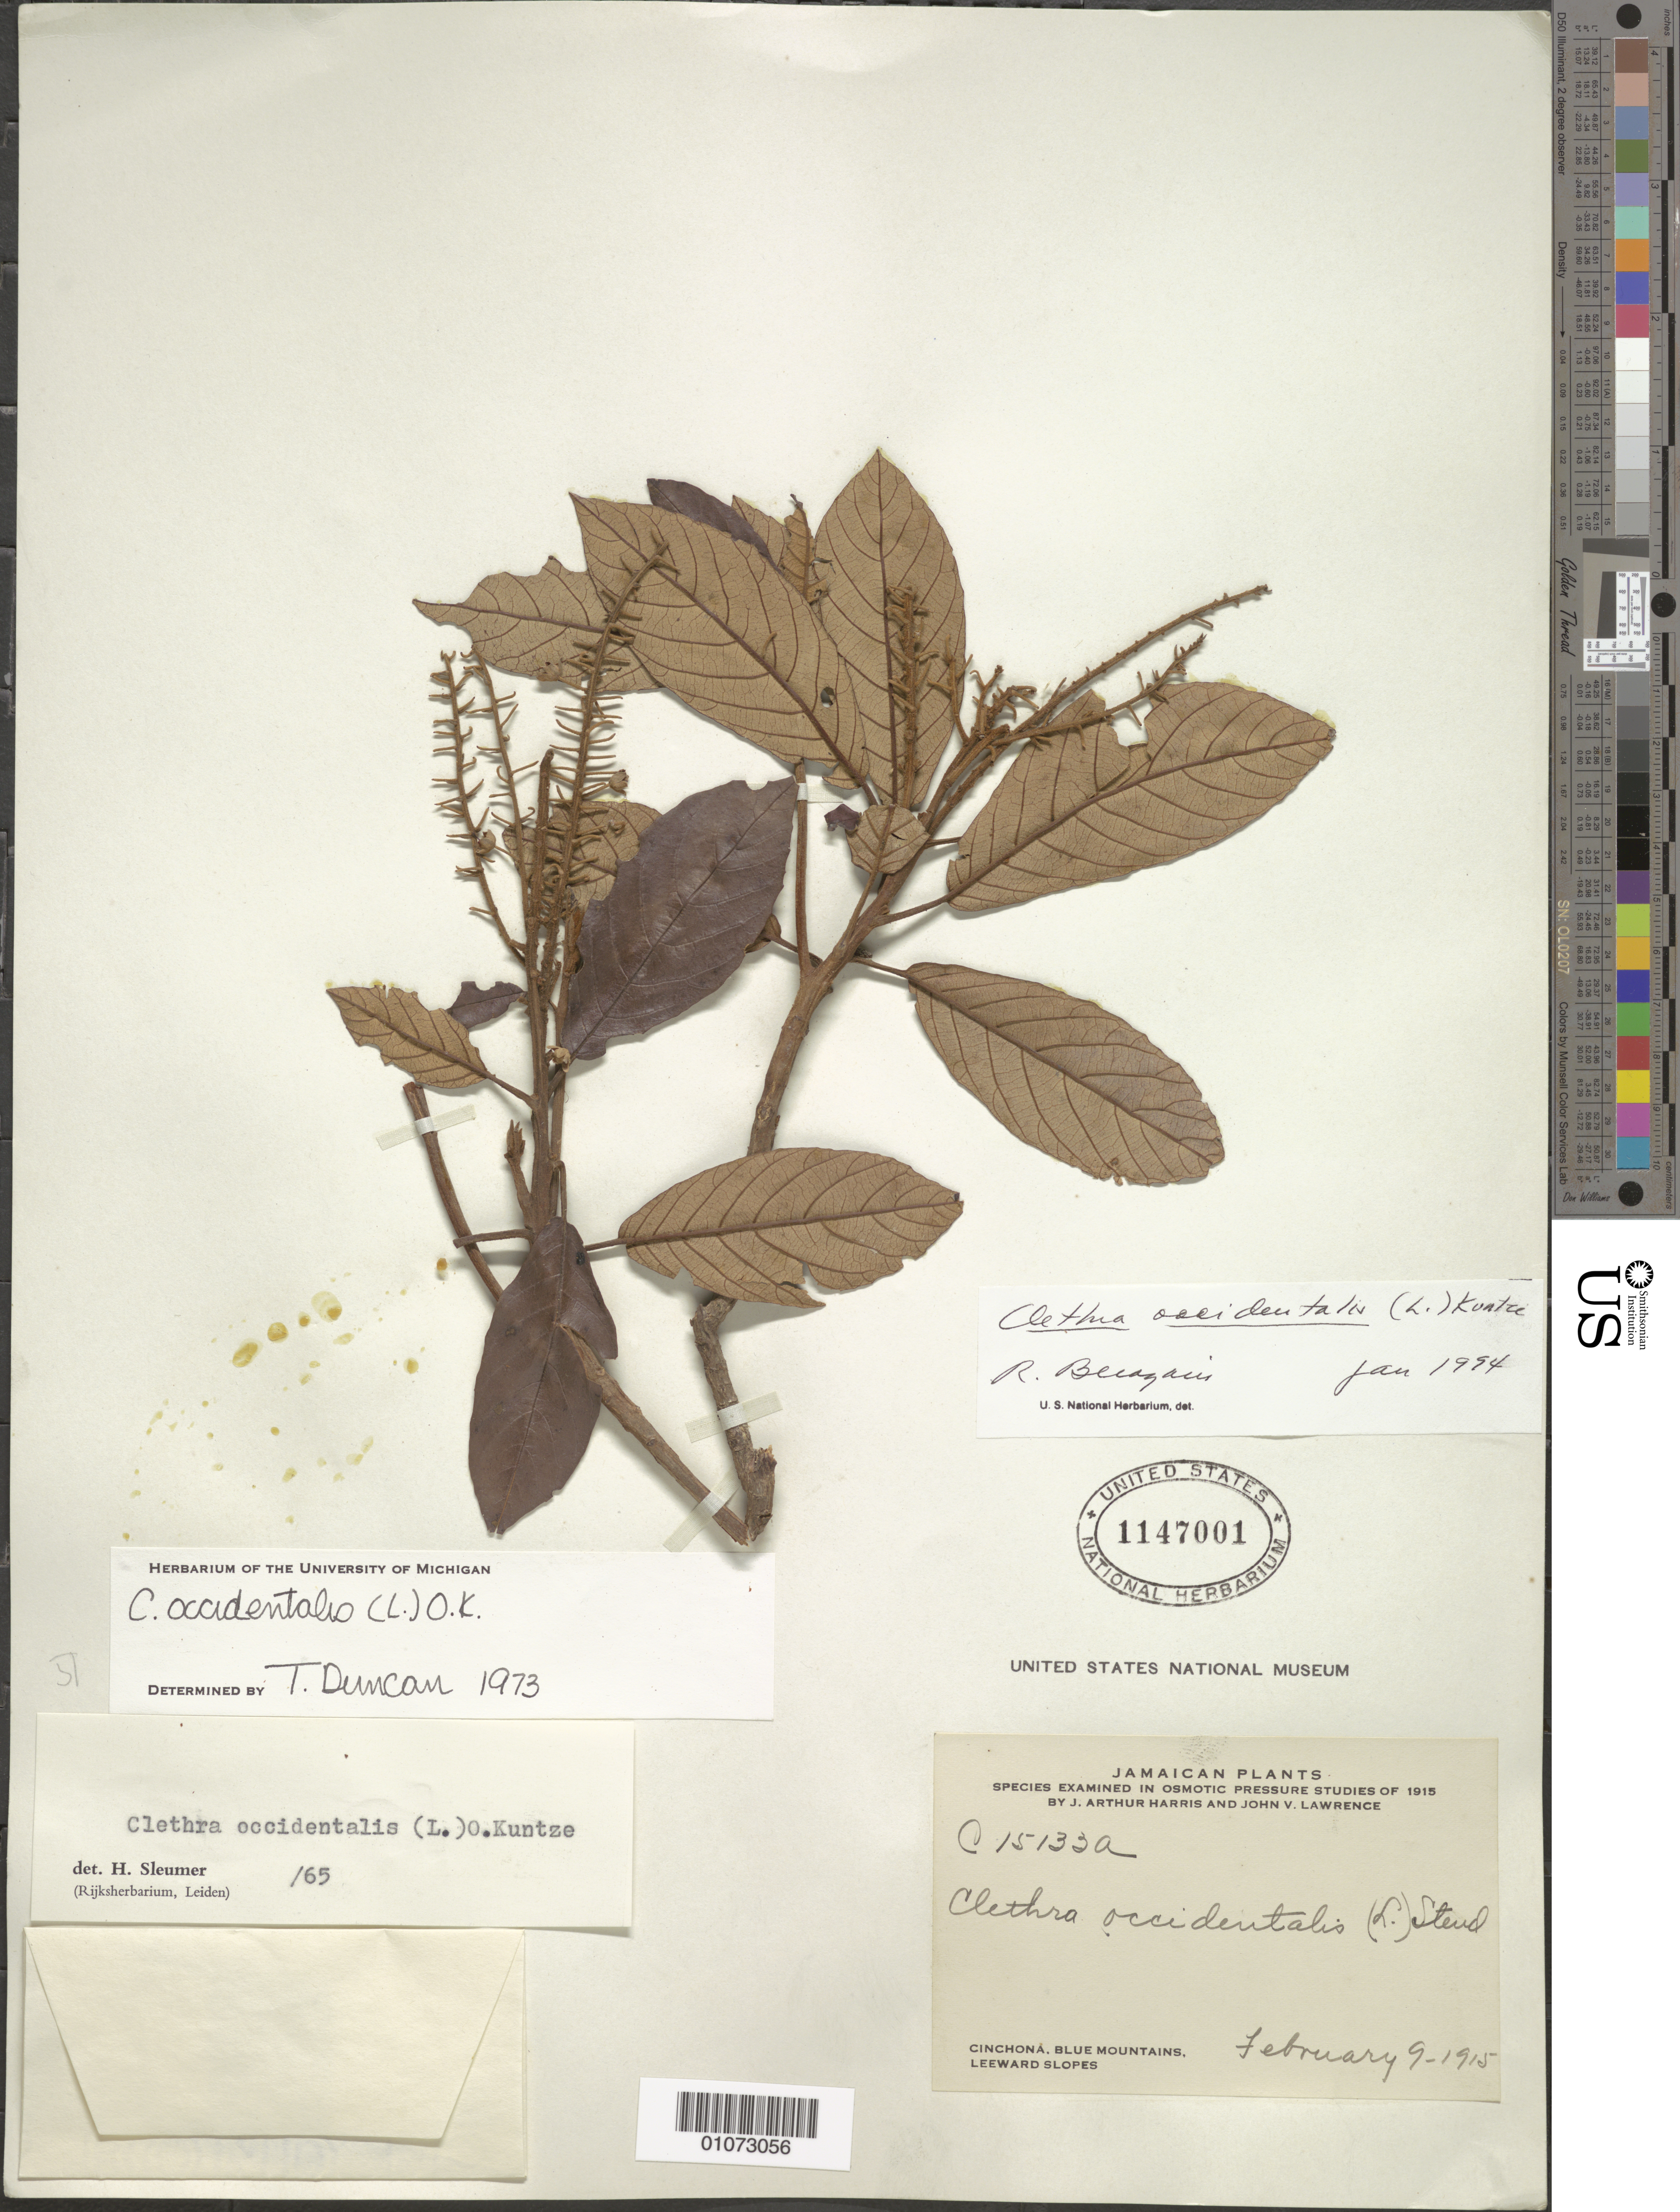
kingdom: Plantae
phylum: Tracheophyta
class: Magnoliopsida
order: Ericales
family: Clethraceae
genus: Clethra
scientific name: Clethra occidentalis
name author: (L.) Kuntze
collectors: J. A. Harris & J. Lawrence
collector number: C15133a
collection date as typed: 09 Feb 1915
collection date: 1915-02-09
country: Jamaica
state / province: Saint Andrew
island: Jamaica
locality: Cinchona, Blue Mountains, leeward slopes.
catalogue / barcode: US 1147001